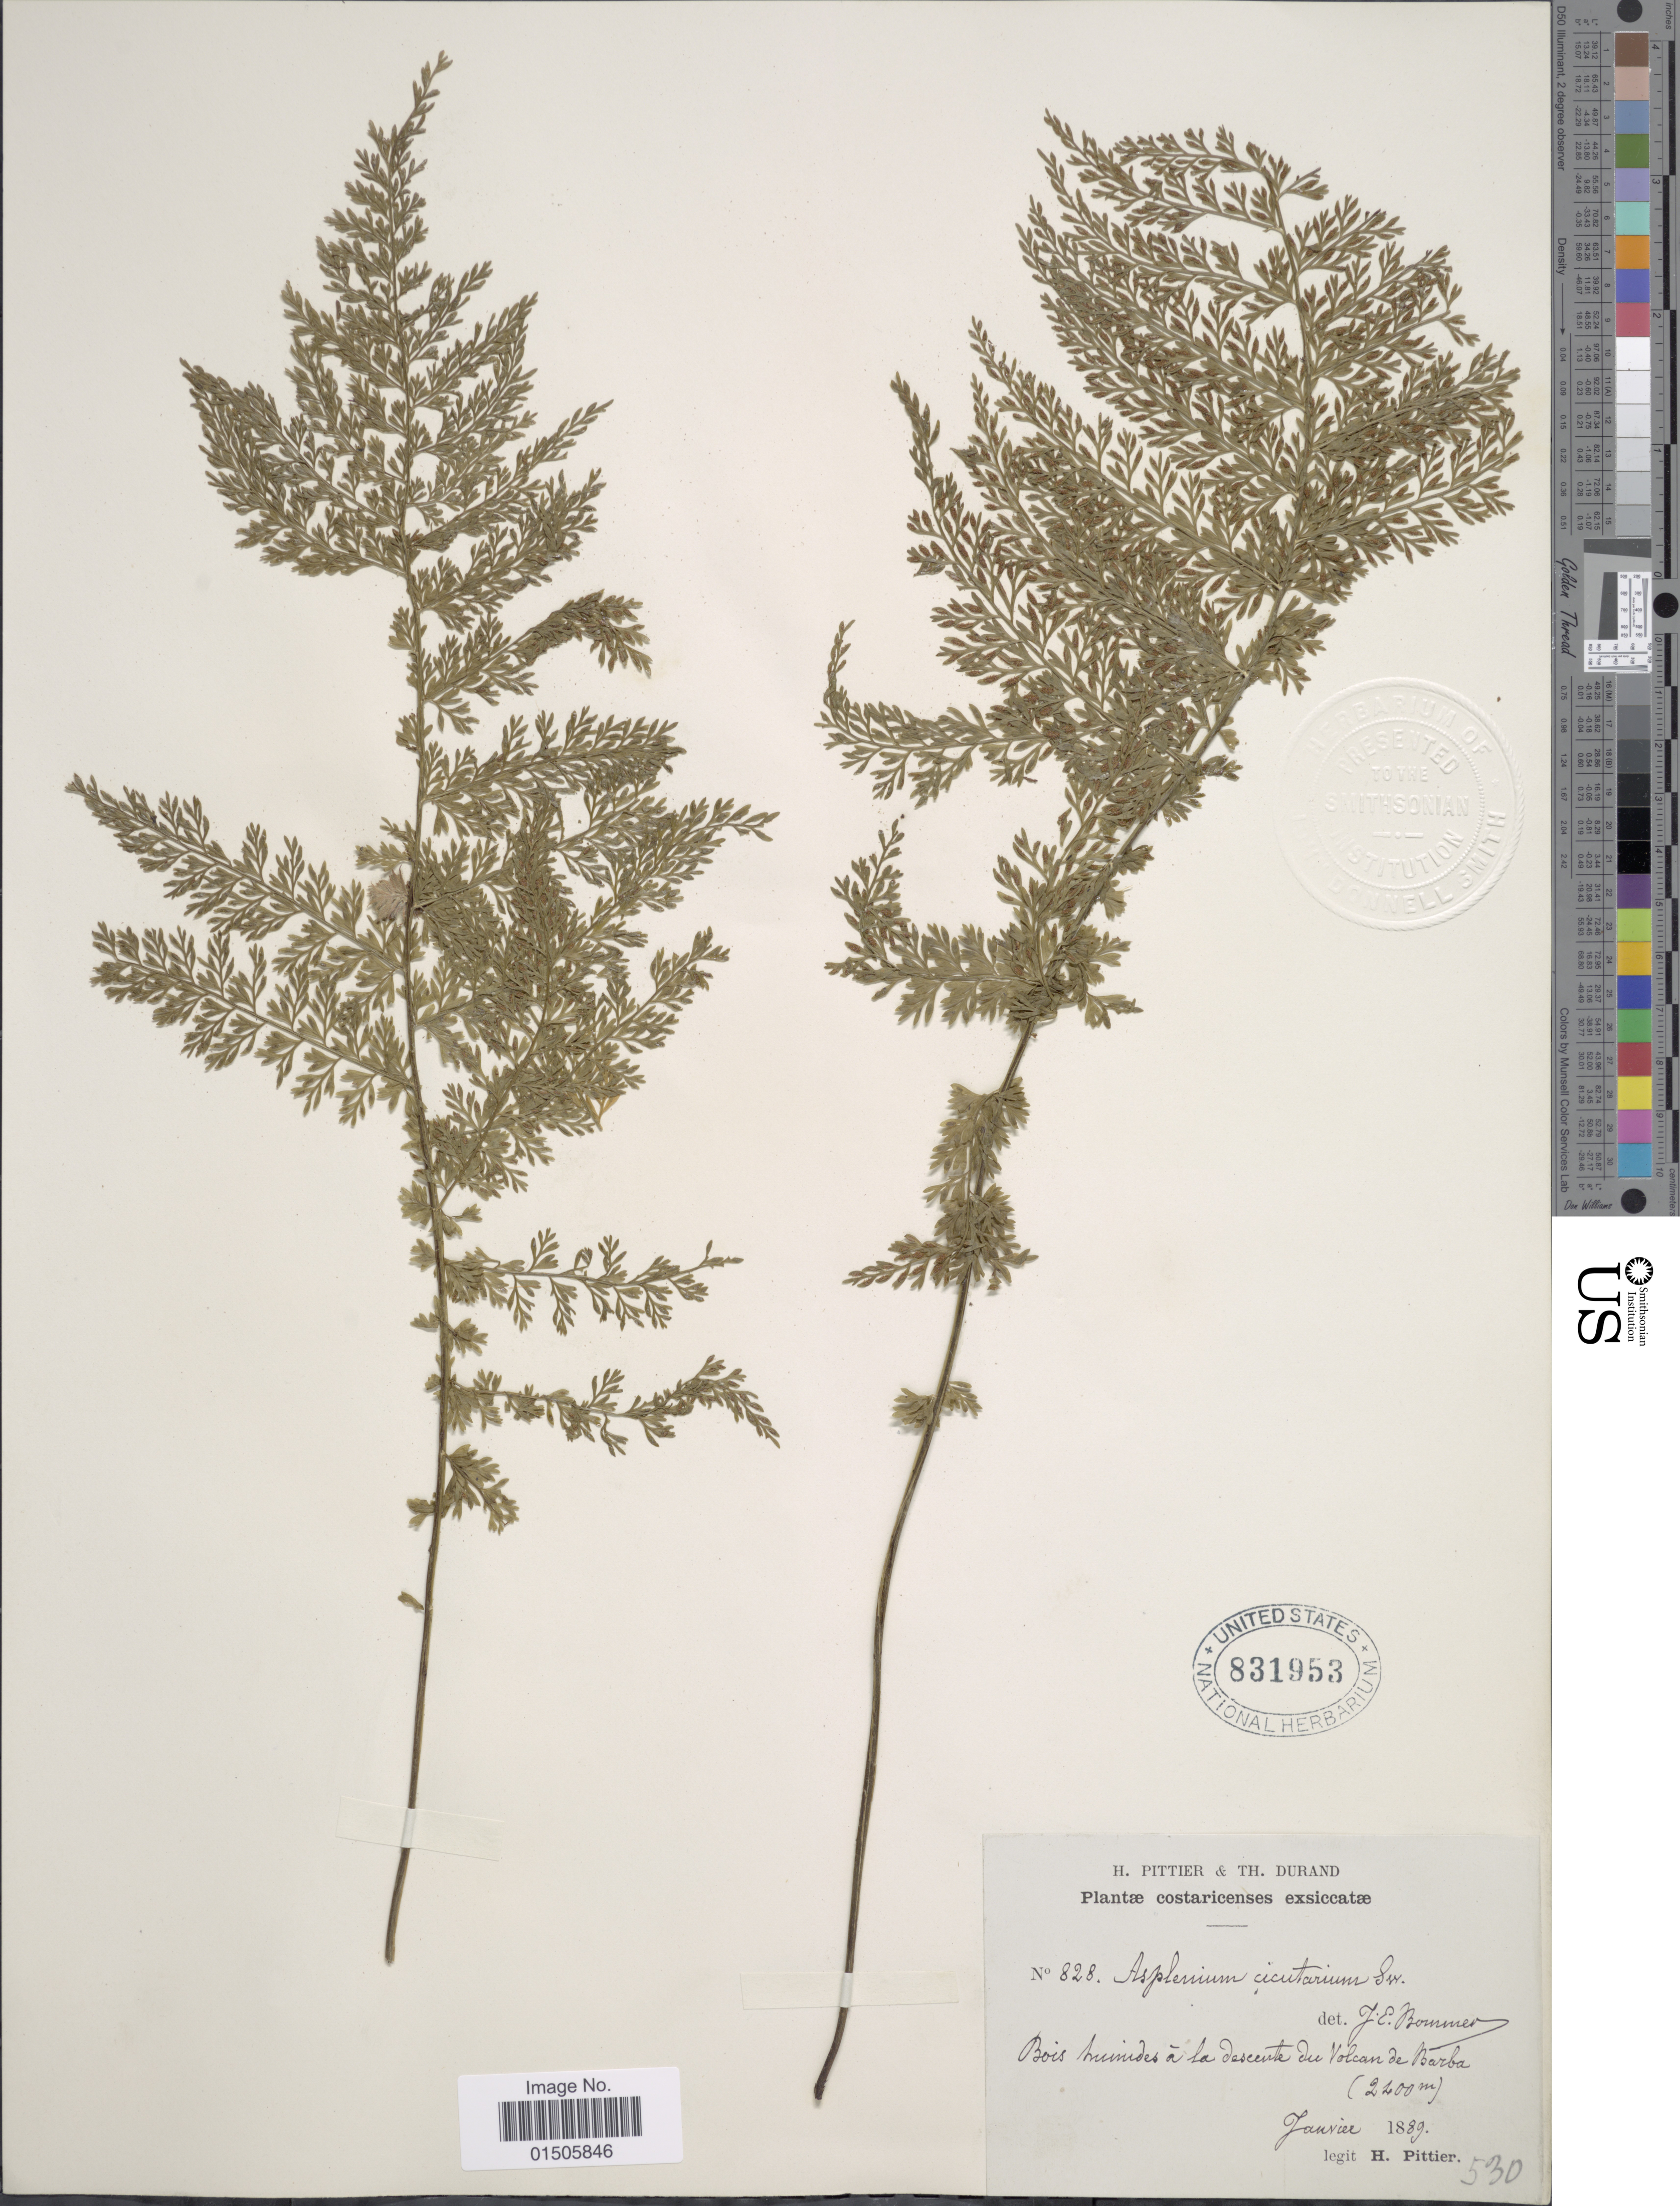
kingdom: Plantae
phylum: Tracheophyta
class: Polypodiopsida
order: Polypodiales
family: Aspleniaceae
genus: Asplenium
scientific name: Asplenium cristatum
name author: Lam.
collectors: H. F. Pittier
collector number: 828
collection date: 1889-01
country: Costa Rica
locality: Bois humides a la descente du Volcan de Barba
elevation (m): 2100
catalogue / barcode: US 831953